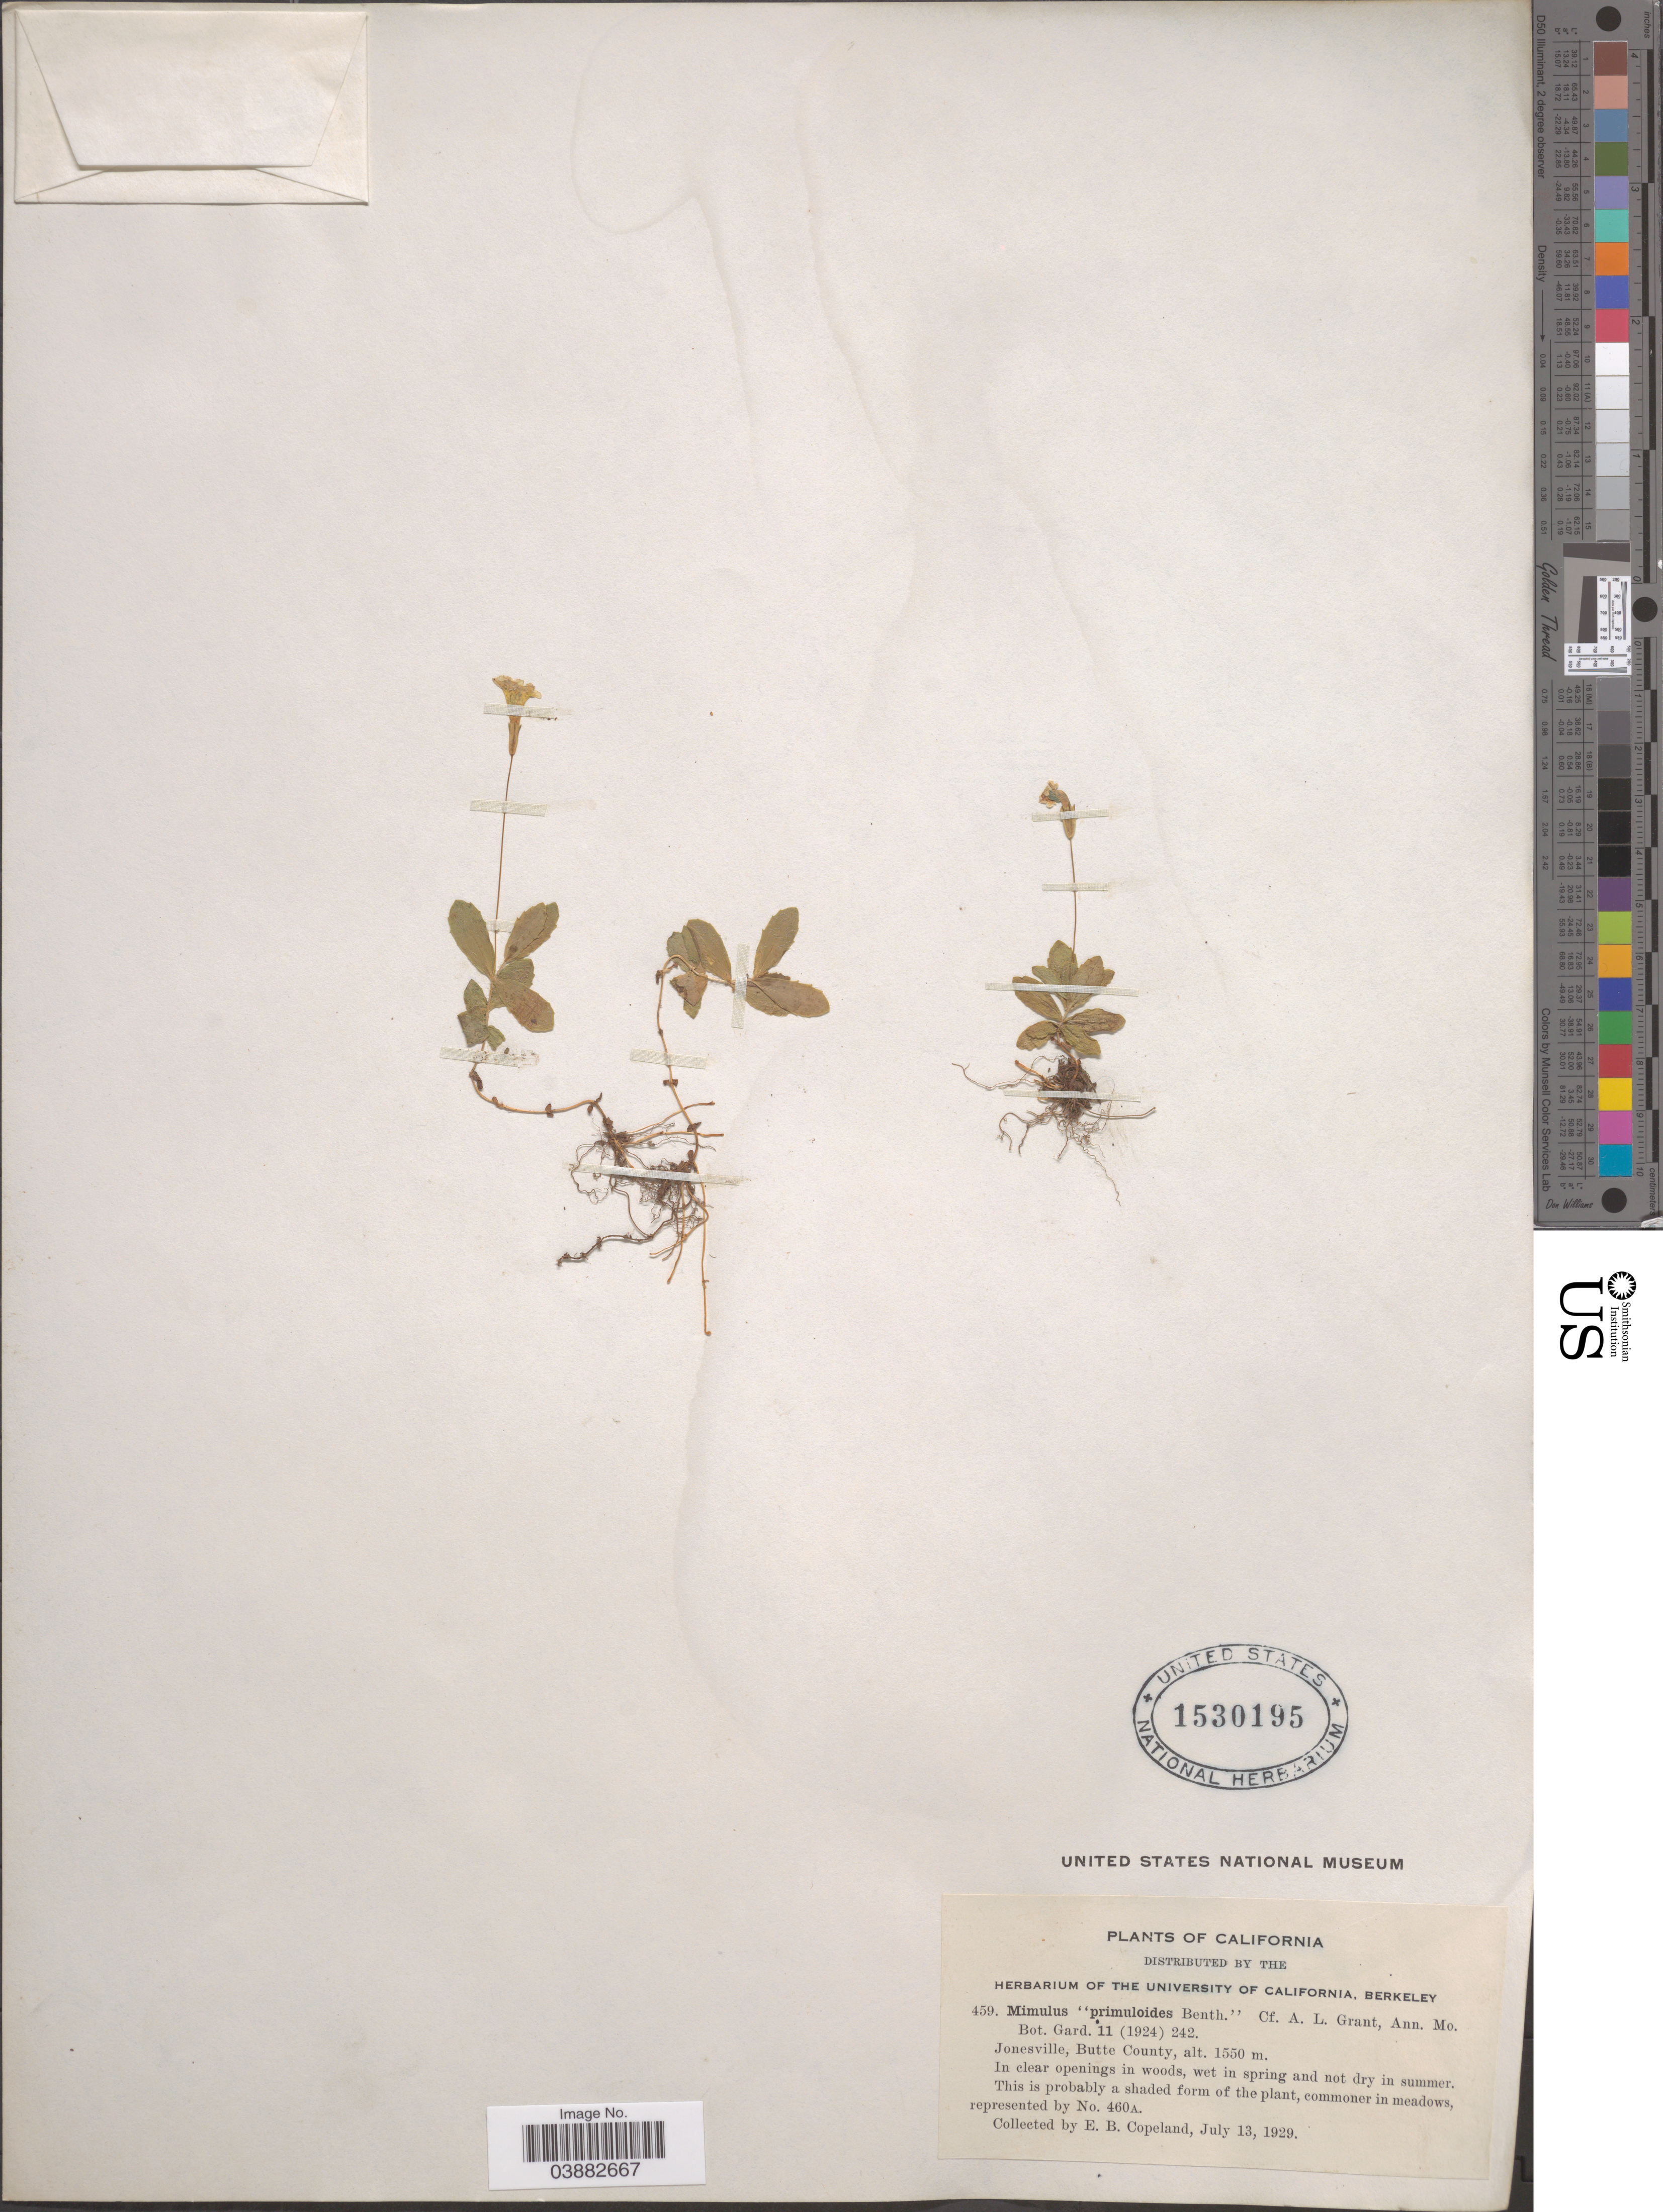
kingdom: Plantae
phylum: Tracheophyta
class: Magnoliopsida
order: Lamiales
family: Phrymaceae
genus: Mimulus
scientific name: Mimulus primuloides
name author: Benth.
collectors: E. B. Copeland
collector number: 459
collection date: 1929-07-13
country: United States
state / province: California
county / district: Butte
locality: Jonesville, Butte County.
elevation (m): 1550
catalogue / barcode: US 1530195